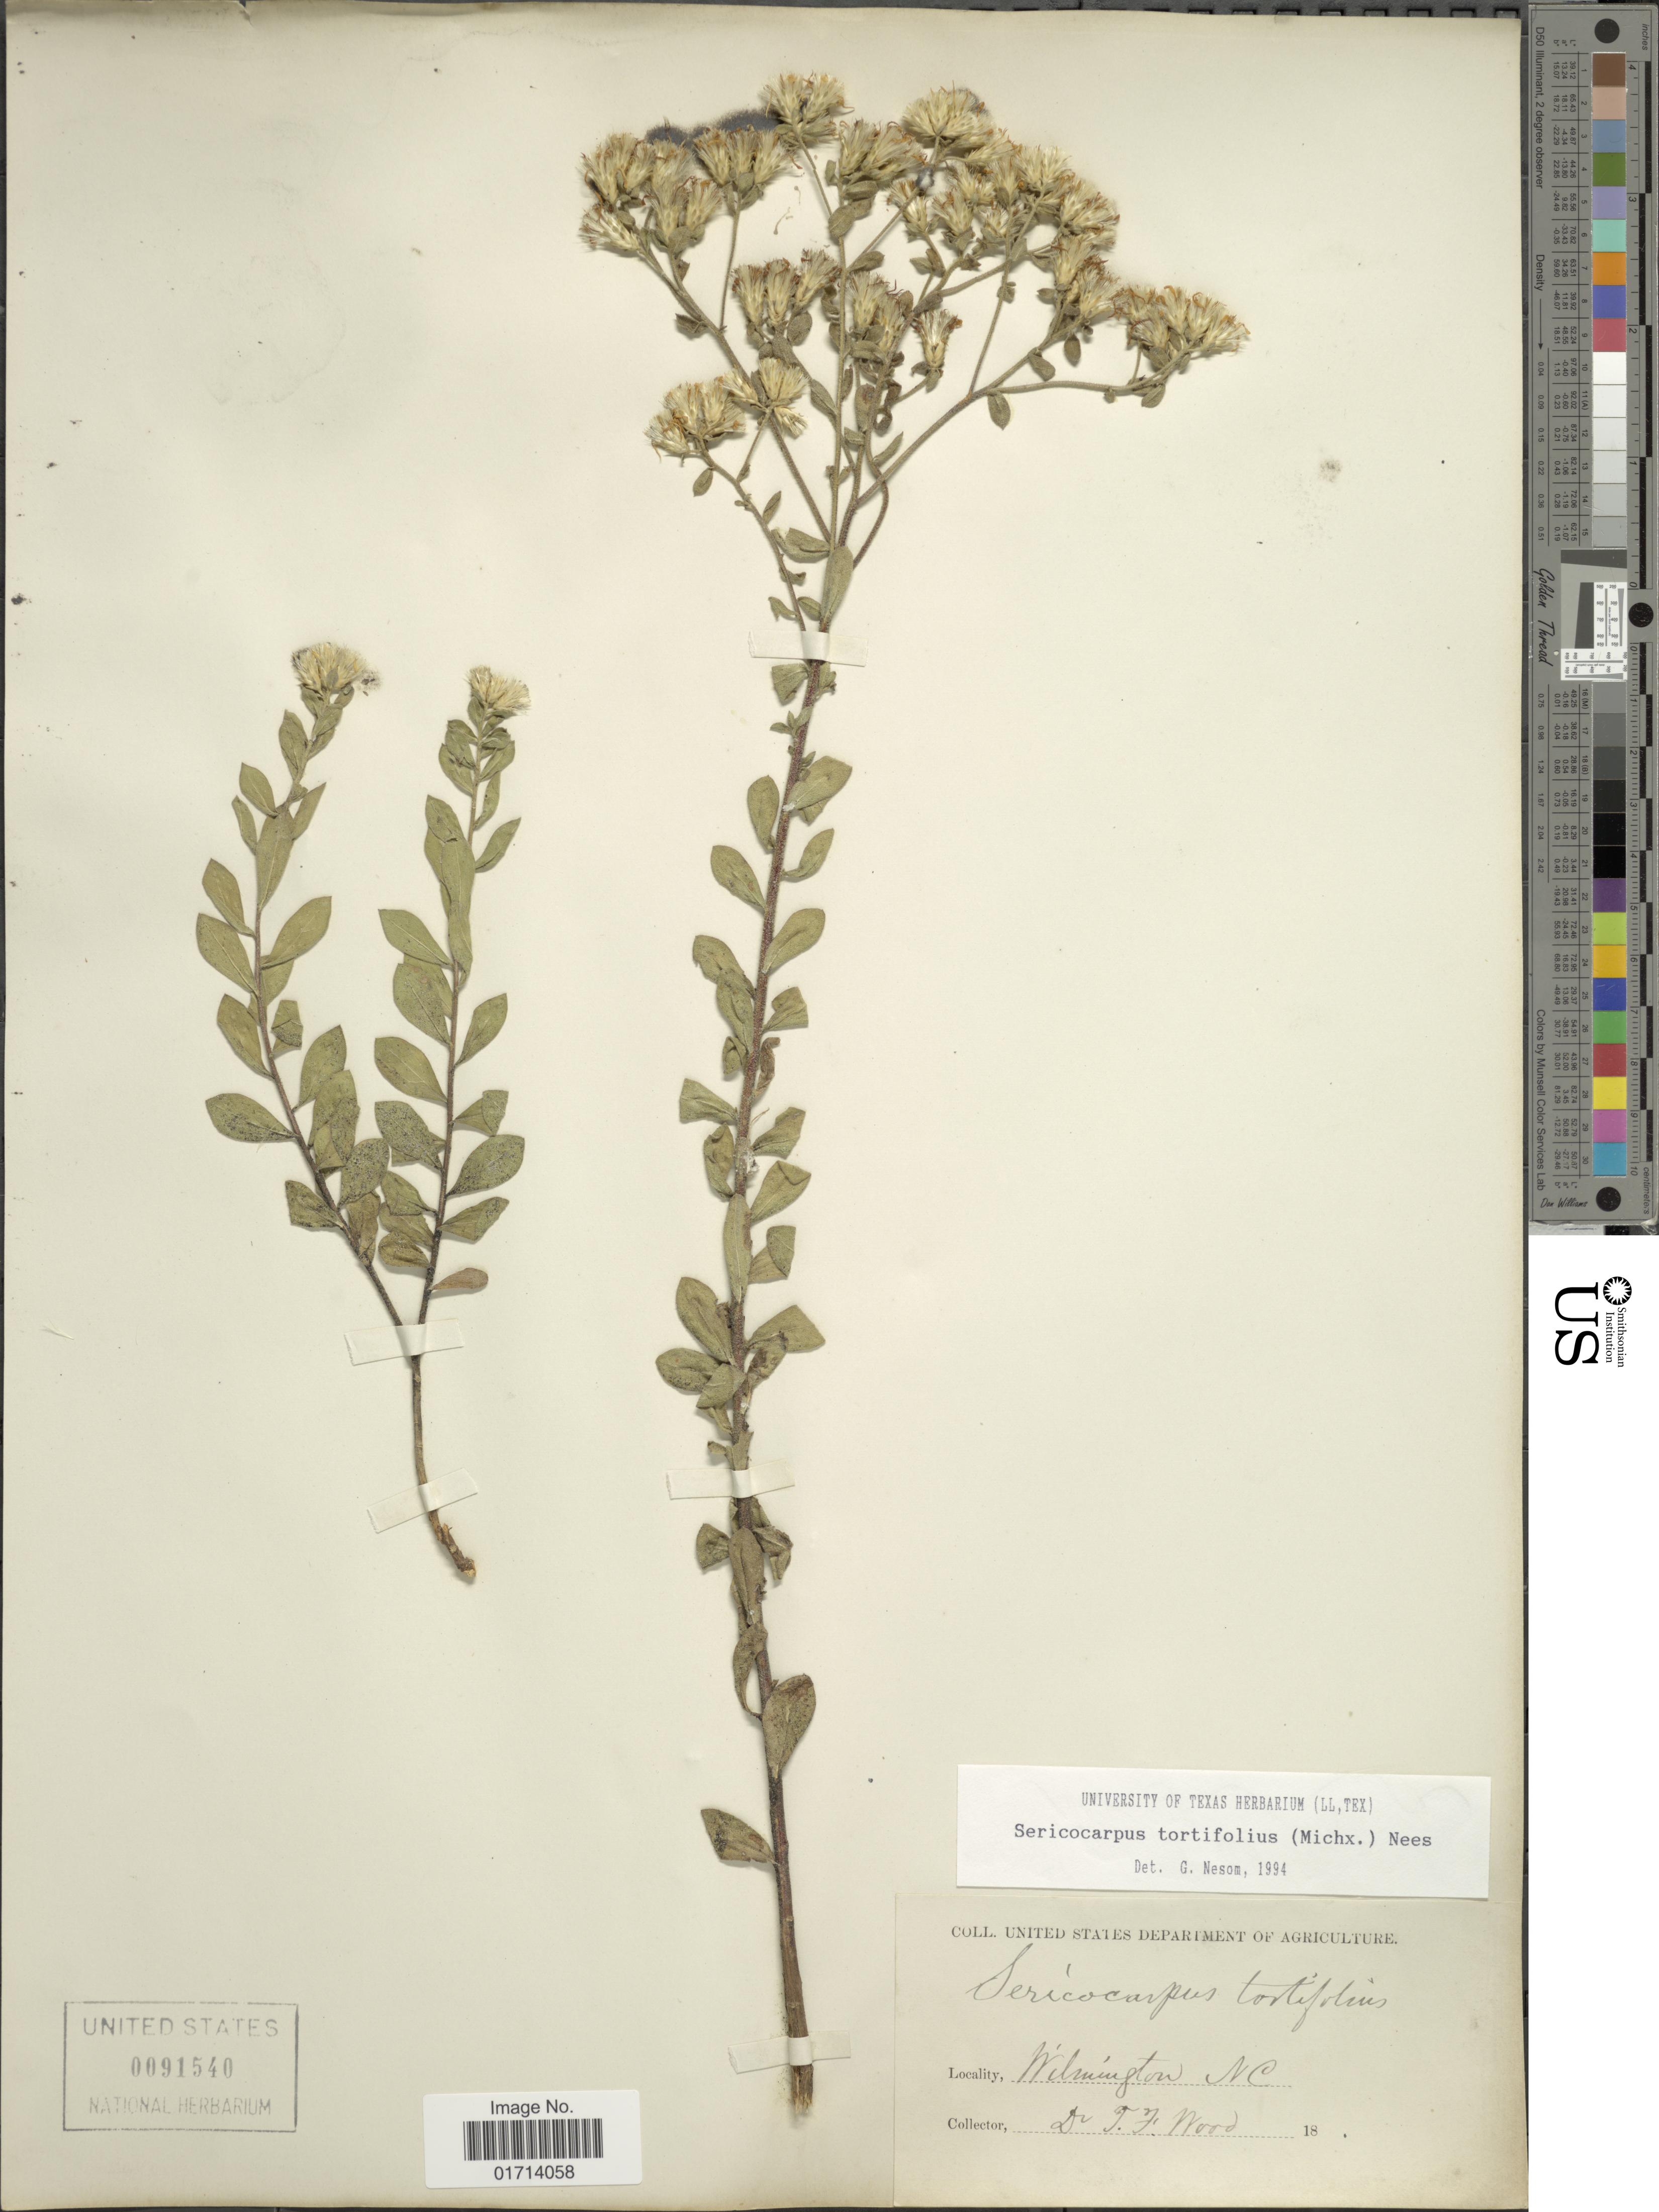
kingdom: Plantae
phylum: Tracheophyta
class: Magnoliopsida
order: Asterales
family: Asteraceae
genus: Sericocarpus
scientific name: Sericocarpus tortifolius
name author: (Michx.) Nees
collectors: T. F. Wood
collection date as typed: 18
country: United States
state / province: North Carolina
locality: Wilmington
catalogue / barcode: US 91540